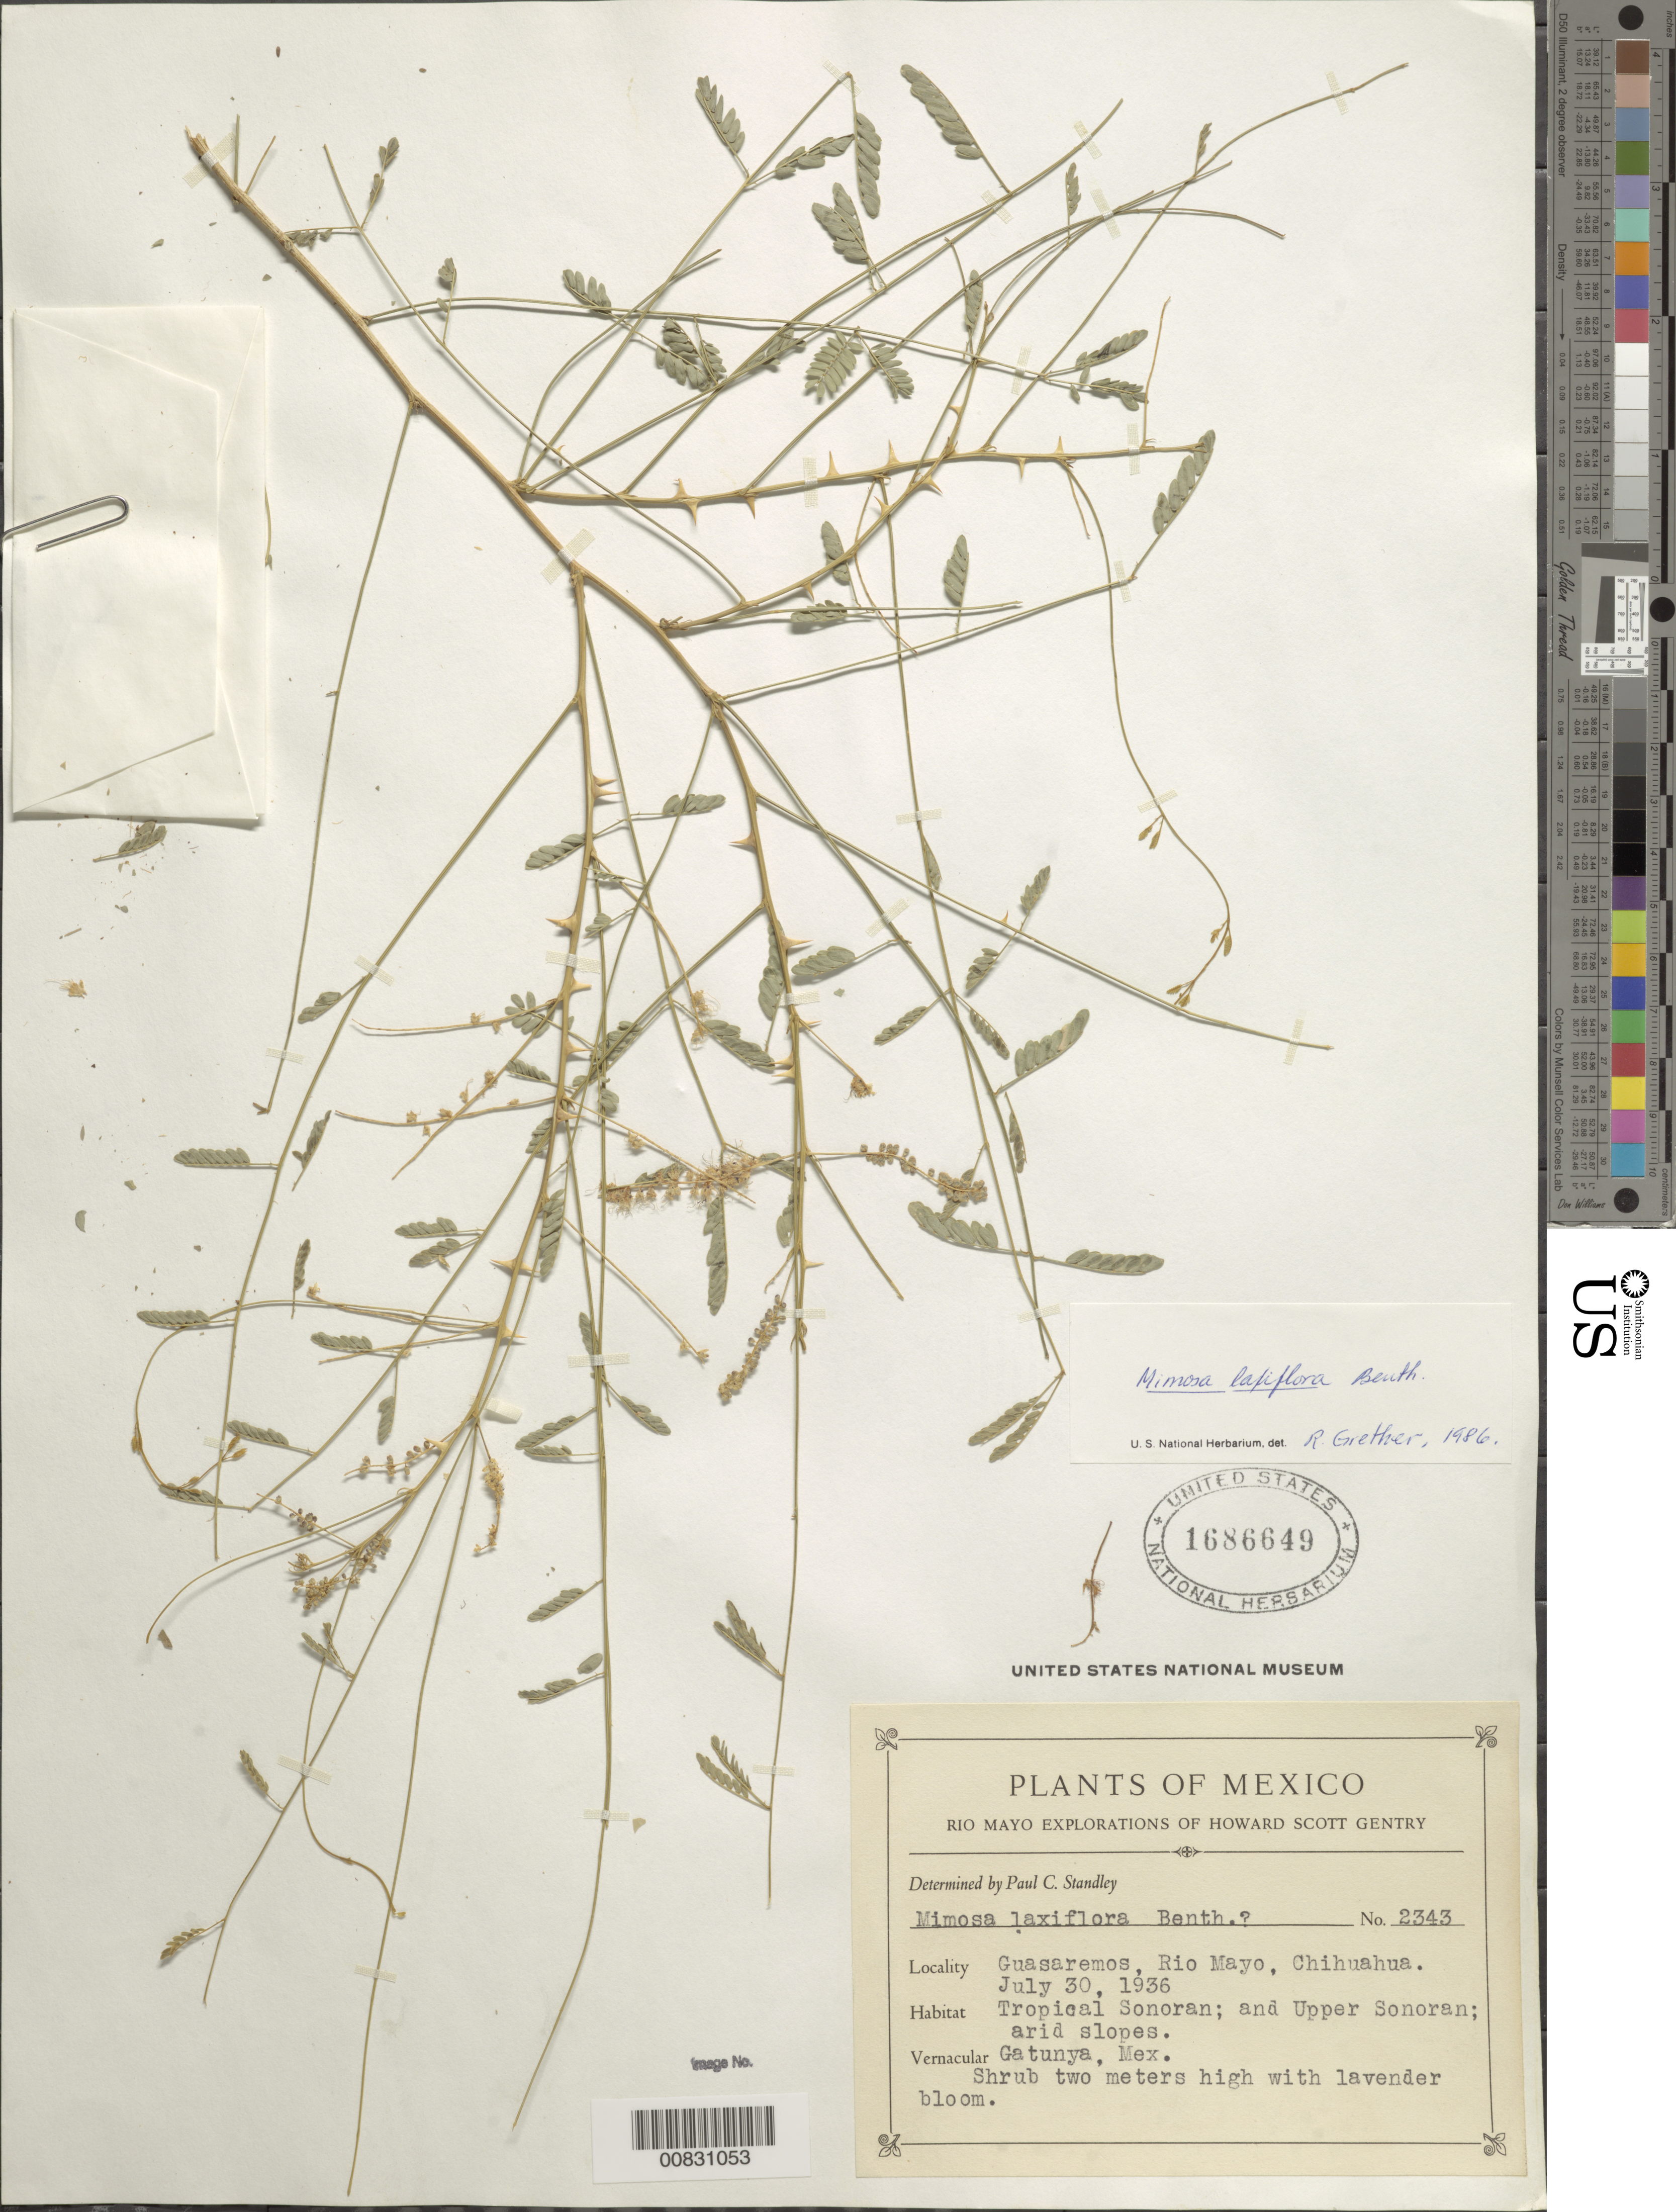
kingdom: Plantae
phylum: Tracheophyta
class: Magnoliopsida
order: Fabales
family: Fabaceae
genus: Mimosa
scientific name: Mimosa laxiflora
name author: Benth.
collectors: H. S. Gentry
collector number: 2343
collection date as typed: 30 Jul 1936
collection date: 1936-07-30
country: Mexico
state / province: Chihuahua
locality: Guasaremos, Rio Mayo, Chihuahua.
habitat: Tropical Sonoran; and Upper Sonoran; arid slopes.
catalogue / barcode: US 1686649